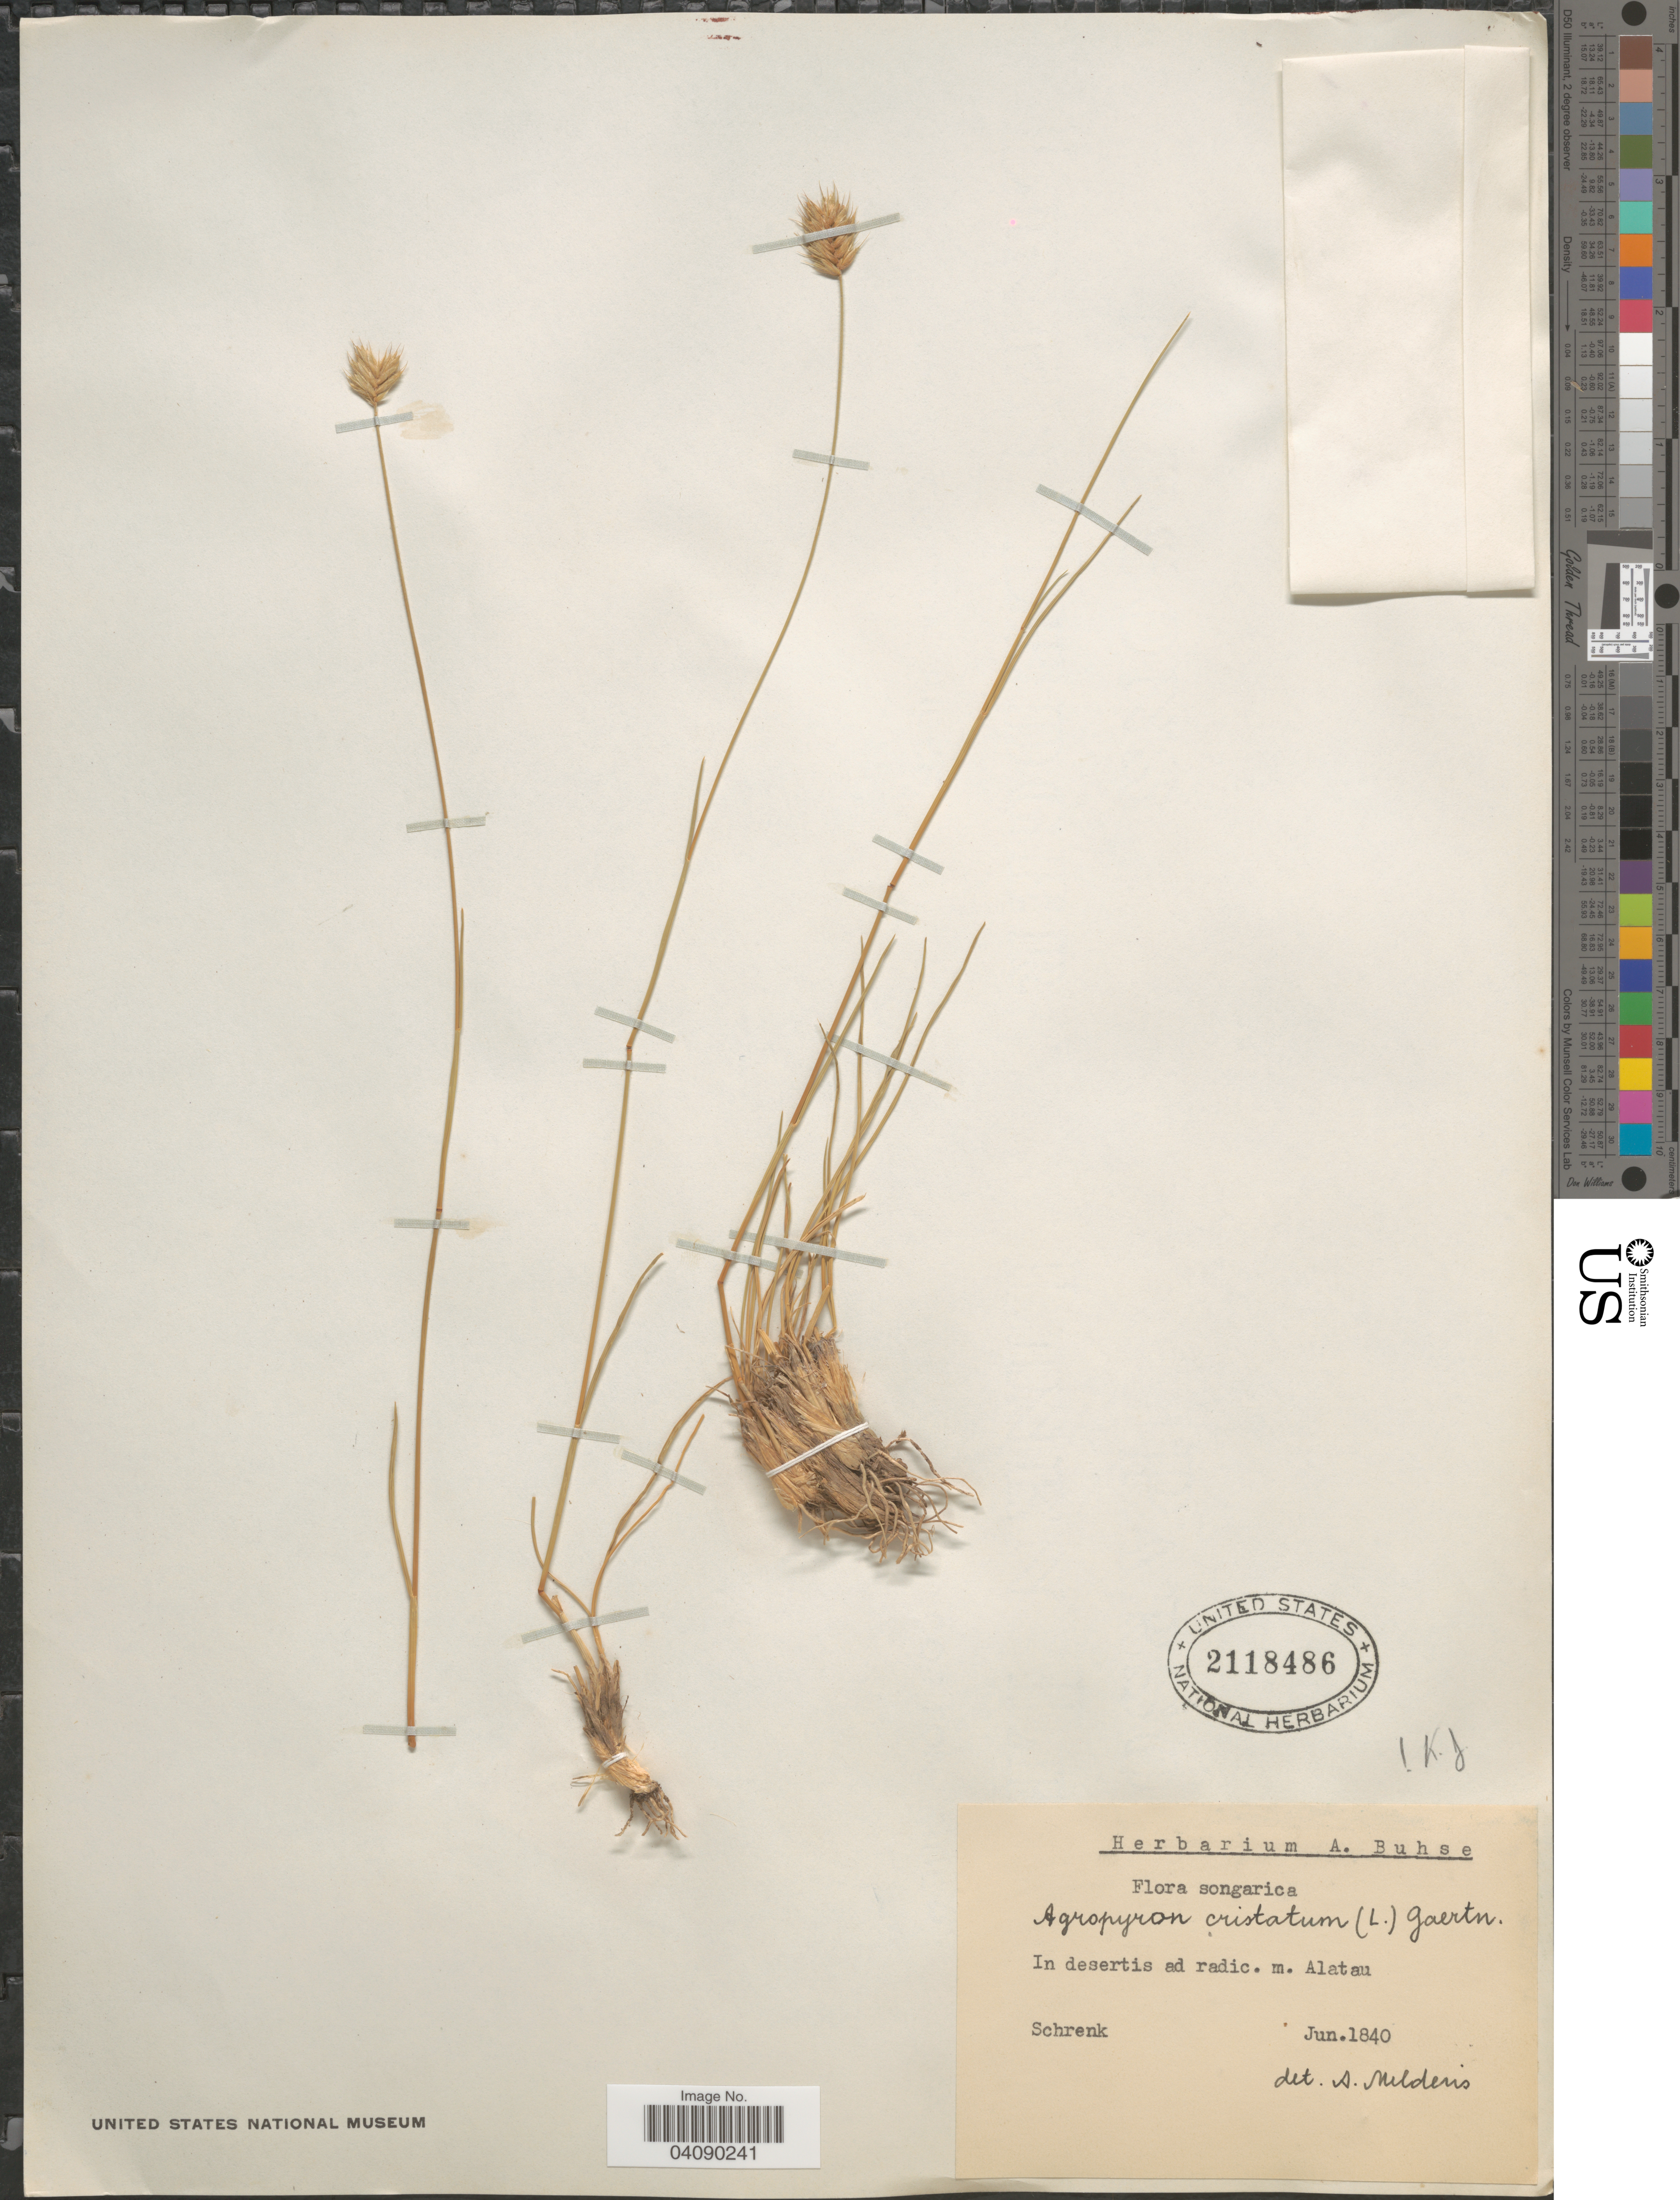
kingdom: Plantae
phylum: Tracheophyta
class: Liliopsida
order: Poales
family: Poaceae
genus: Agropyron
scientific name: Agropyron cristatum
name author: (L.) Gaertn.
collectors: A.G. Schrenk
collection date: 1840-06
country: Kyrgyzstan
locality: Songarica. In desertis ad radic. m. Alatau.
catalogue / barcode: US 2118486